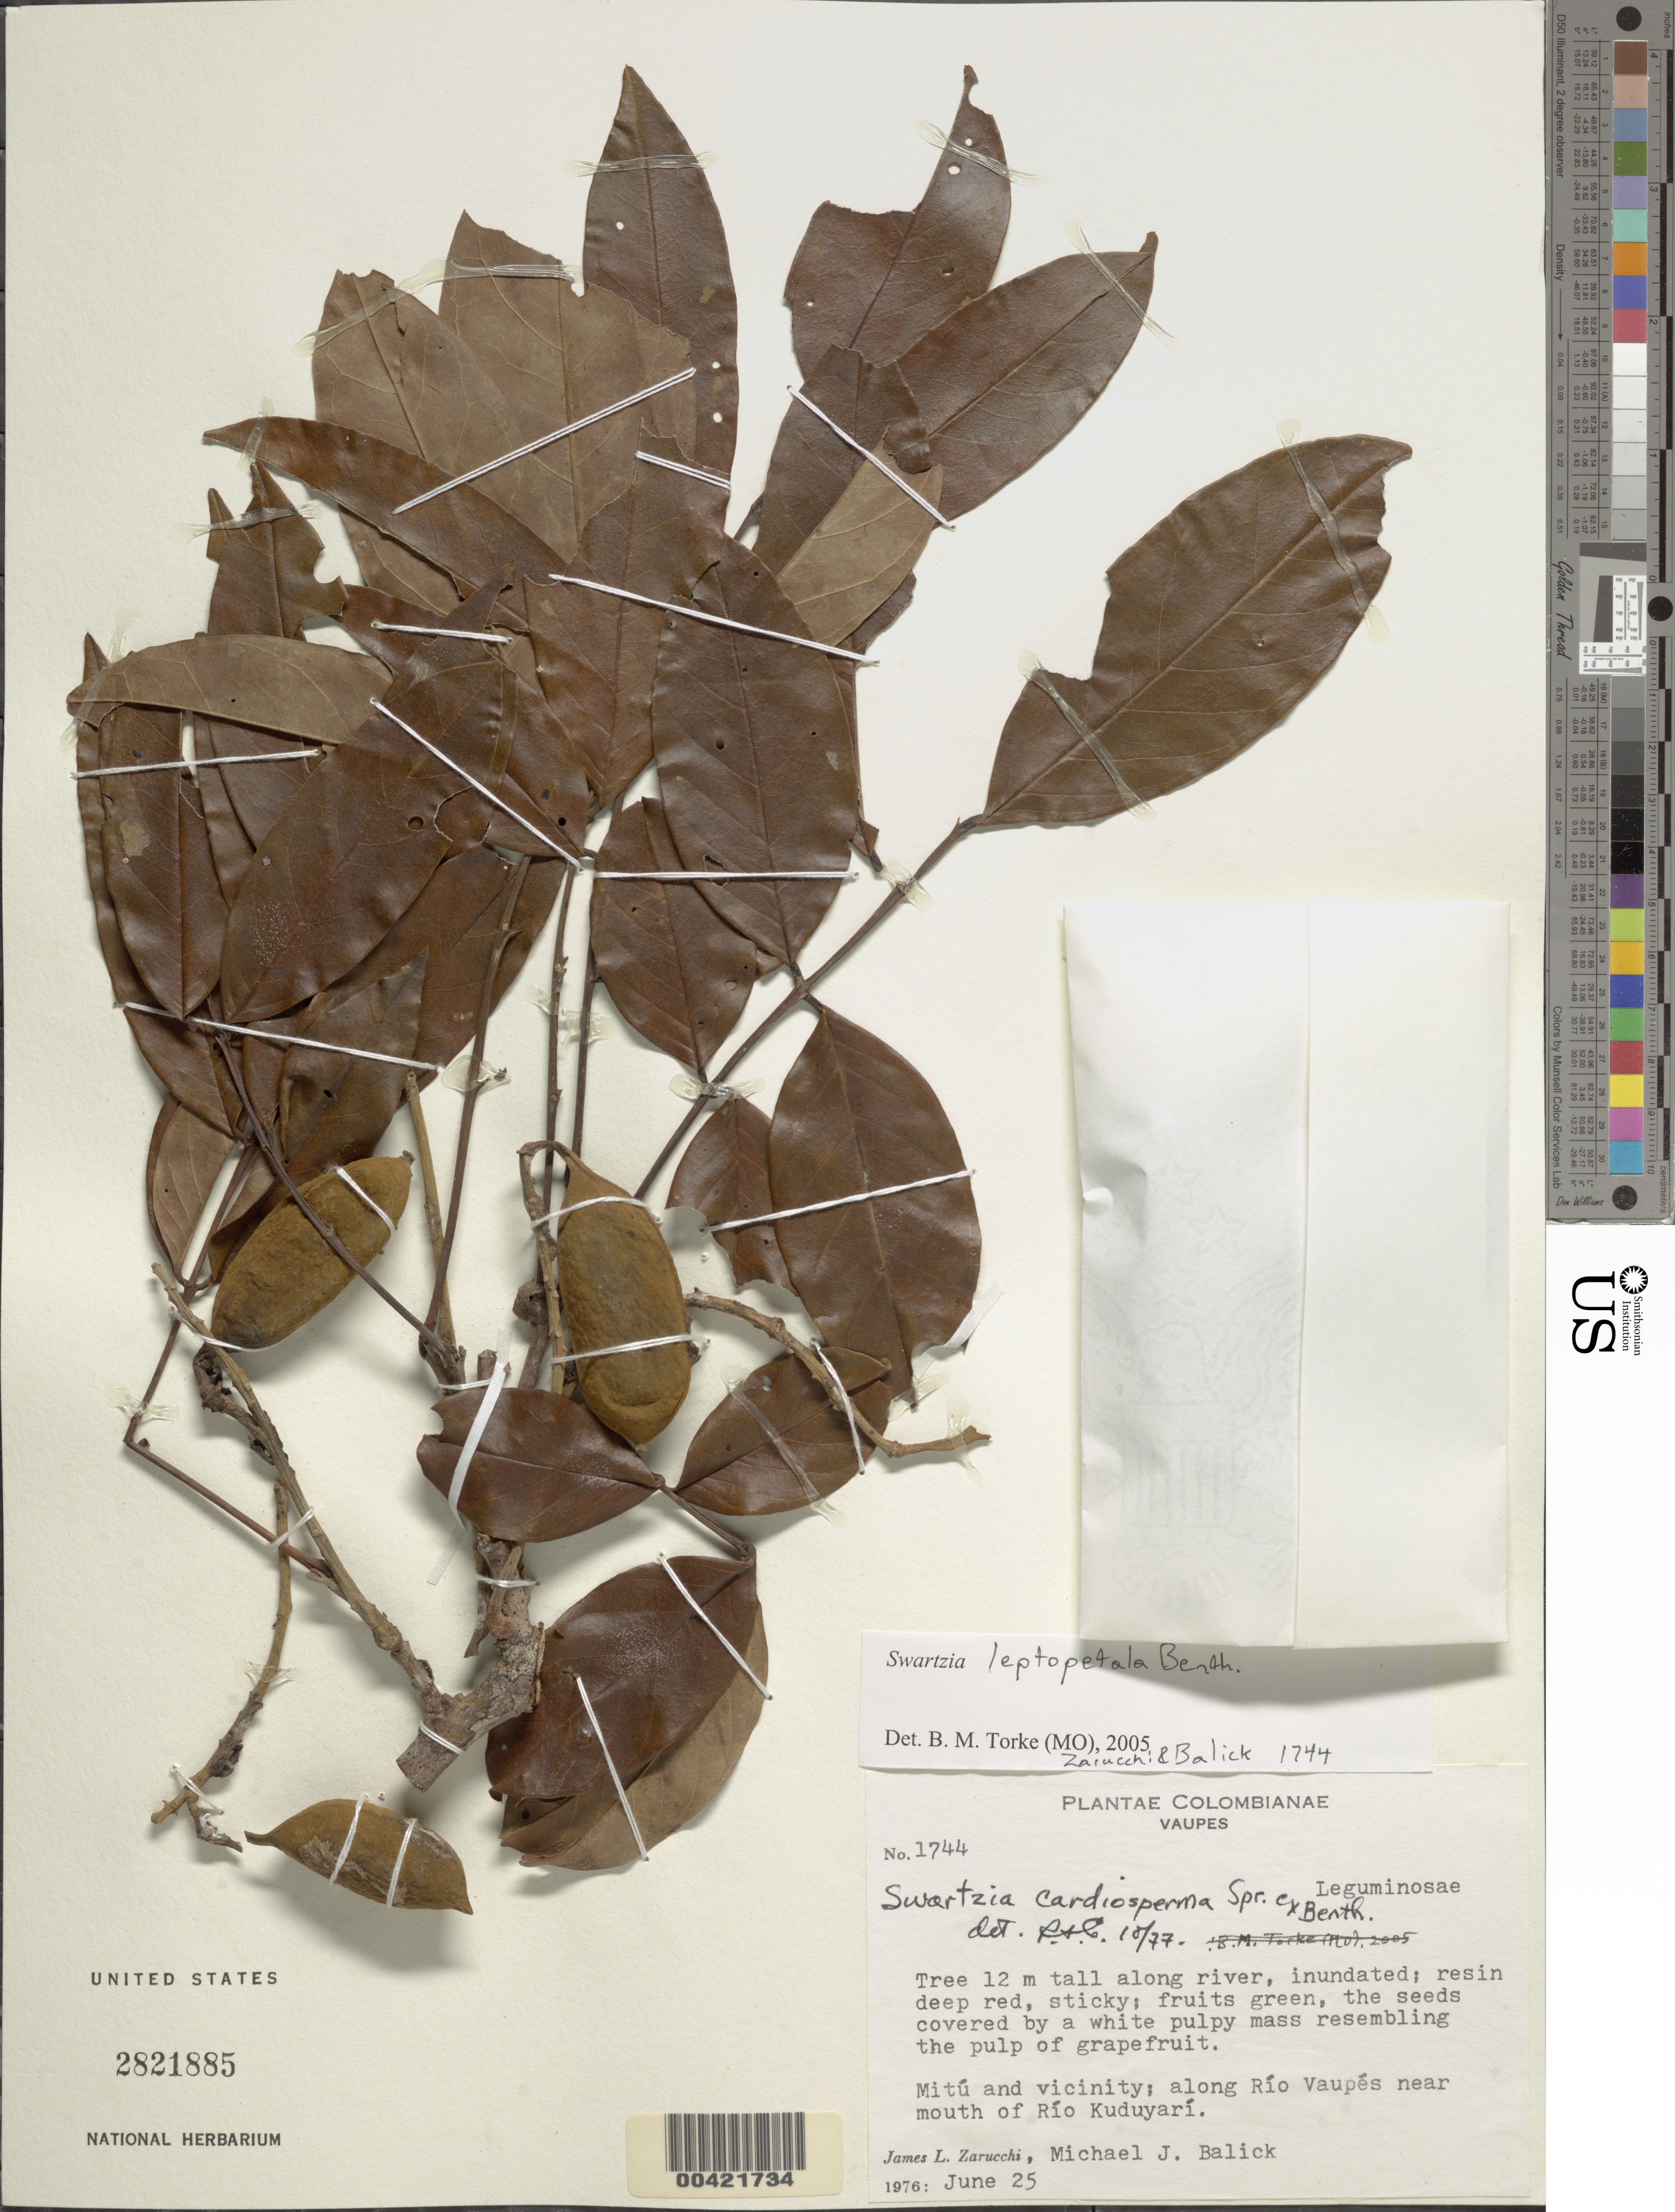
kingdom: Plantae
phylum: Tracheophyta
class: Magnoliopsida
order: Fabales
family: Fabaceae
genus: Swartzia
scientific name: Swartzia leptopetala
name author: Benth.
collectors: J. L. Zarucchi & M. J. Balick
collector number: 1744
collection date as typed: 25 Jun 1976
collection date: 1976-06-25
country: Colombia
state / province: Vaupés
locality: Mitu and vicinity; along Rio Vaupes near mouth of Rio Kuduyari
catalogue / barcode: US 2821885